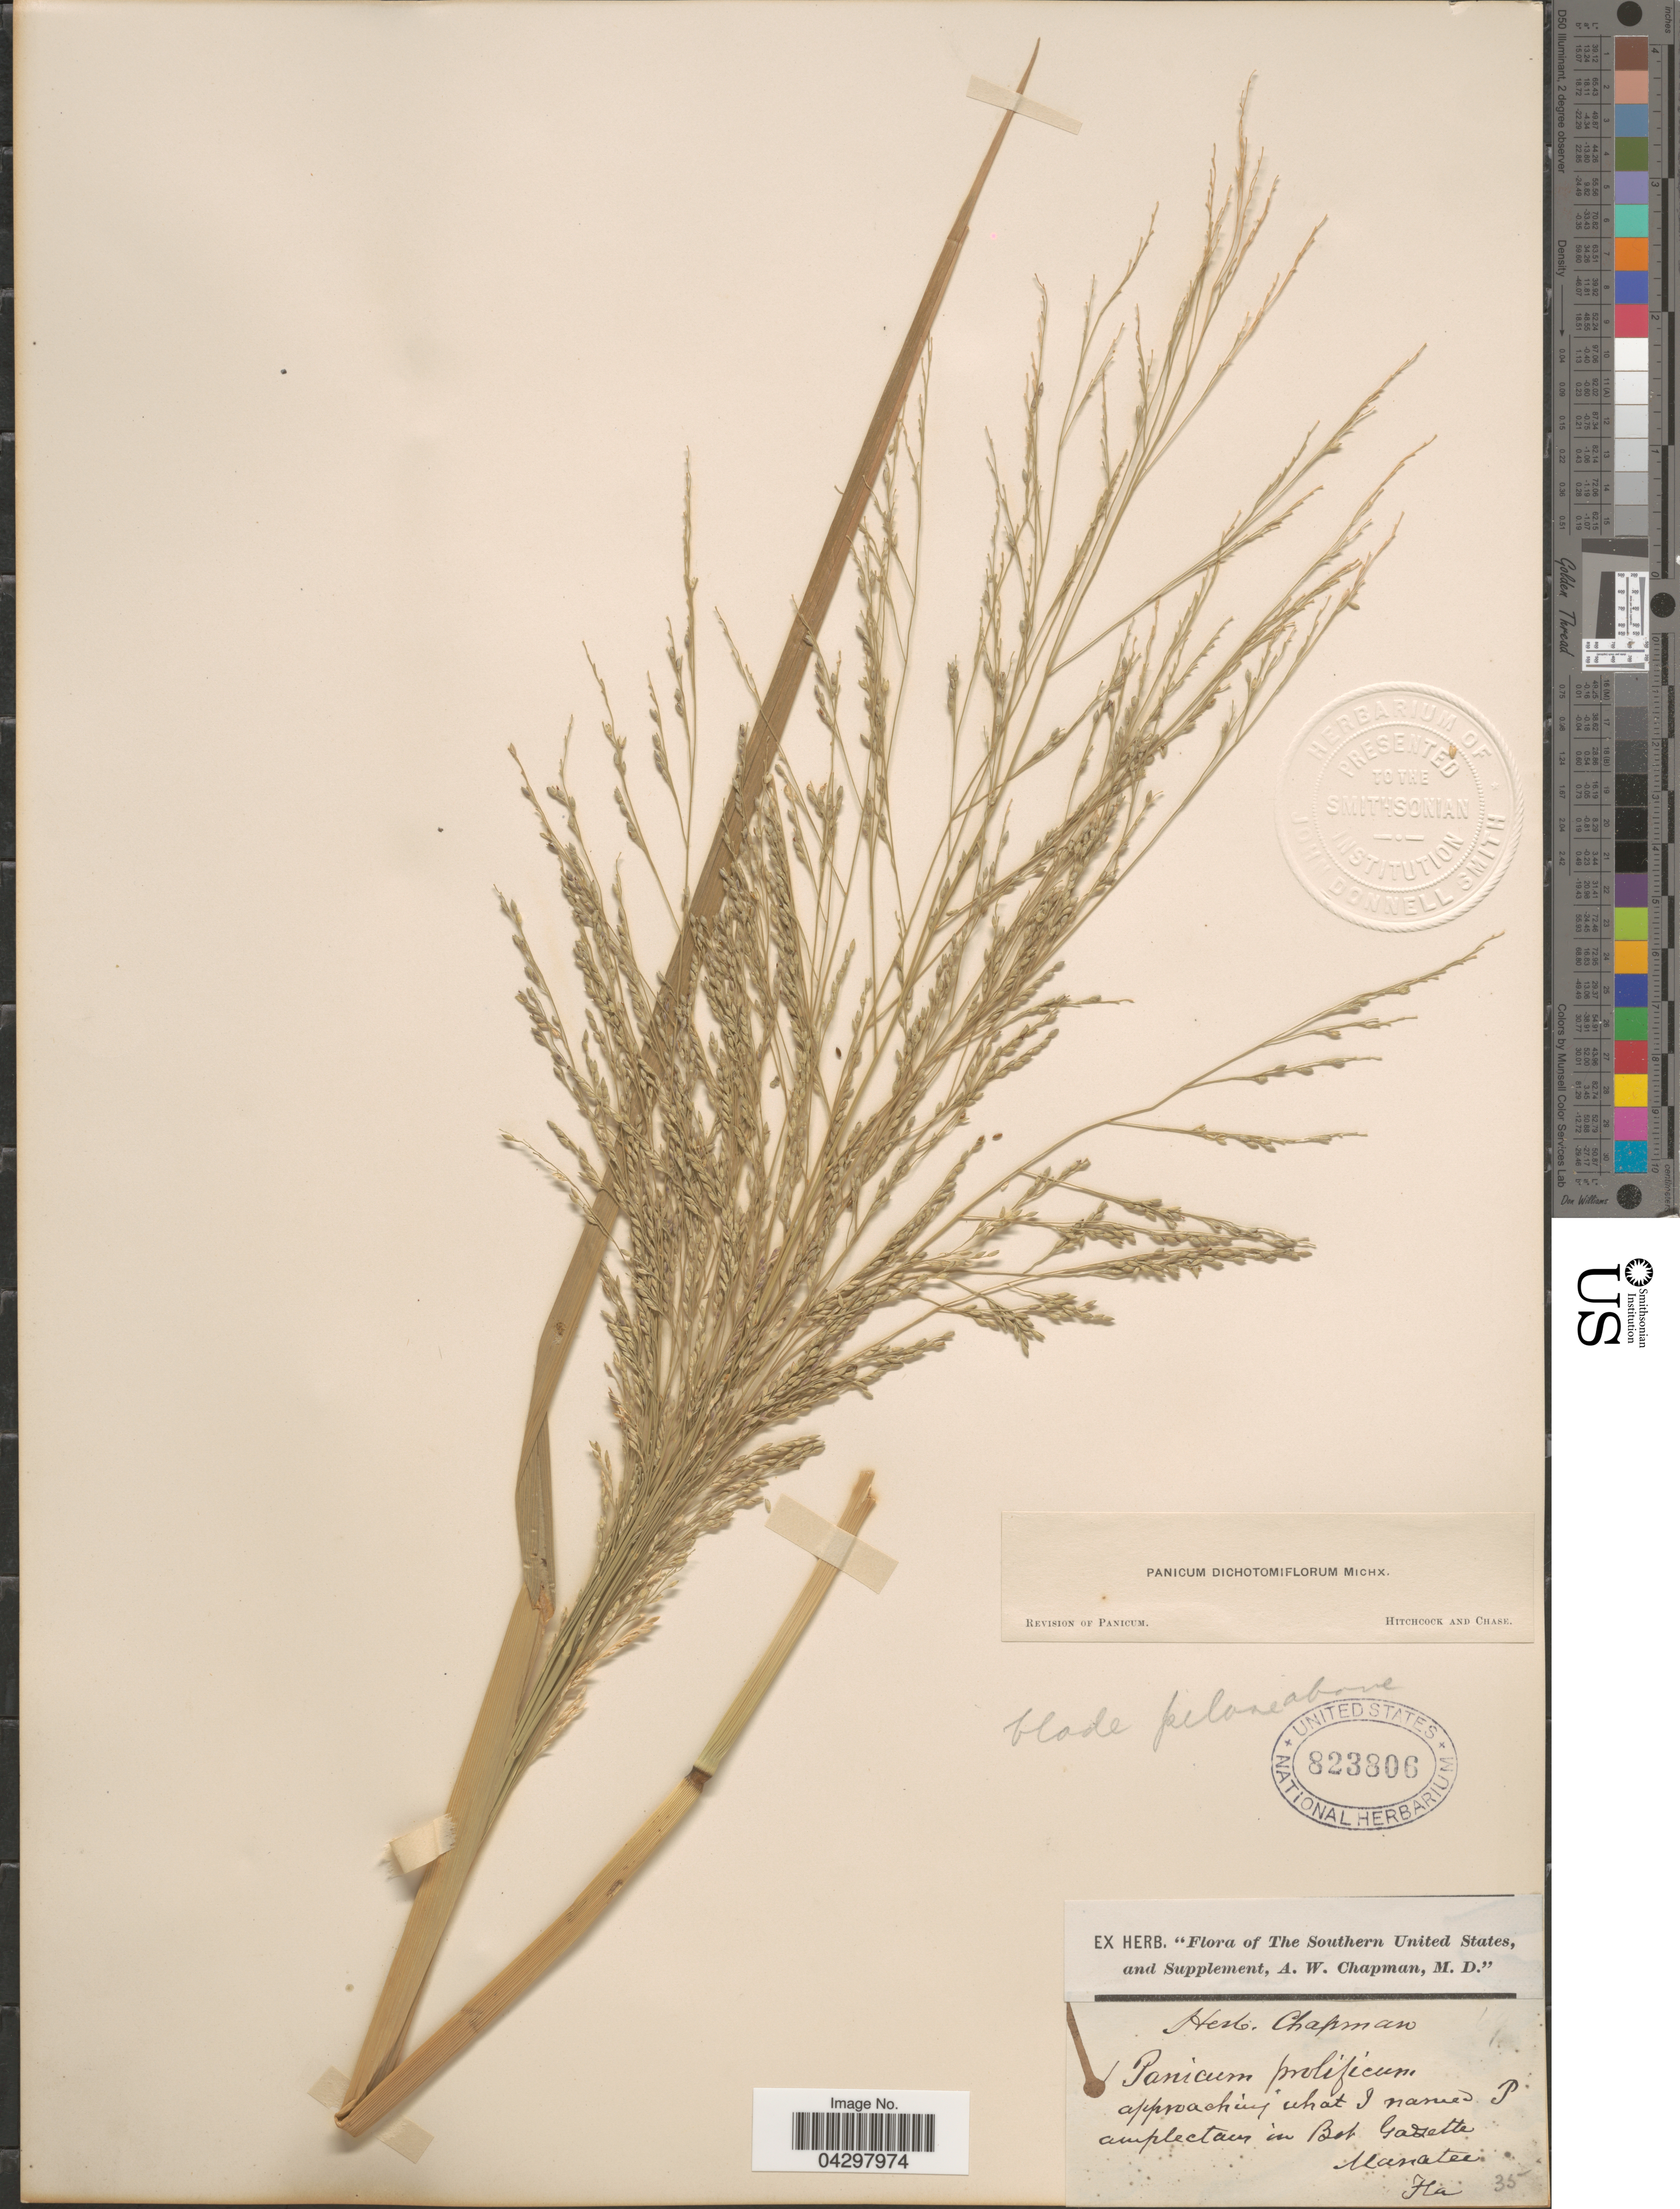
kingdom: Plantae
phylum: Tracheophyta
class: Liliopsida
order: Poales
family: Poaceae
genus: Panicum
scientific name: Panicum dichotomiflorum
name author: Michx.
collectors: ex herb. A.W. Chapman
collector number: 35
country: United States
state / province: Florida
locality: The Southern United States. In Bot Gazette Manatee.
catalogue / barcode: US 823806